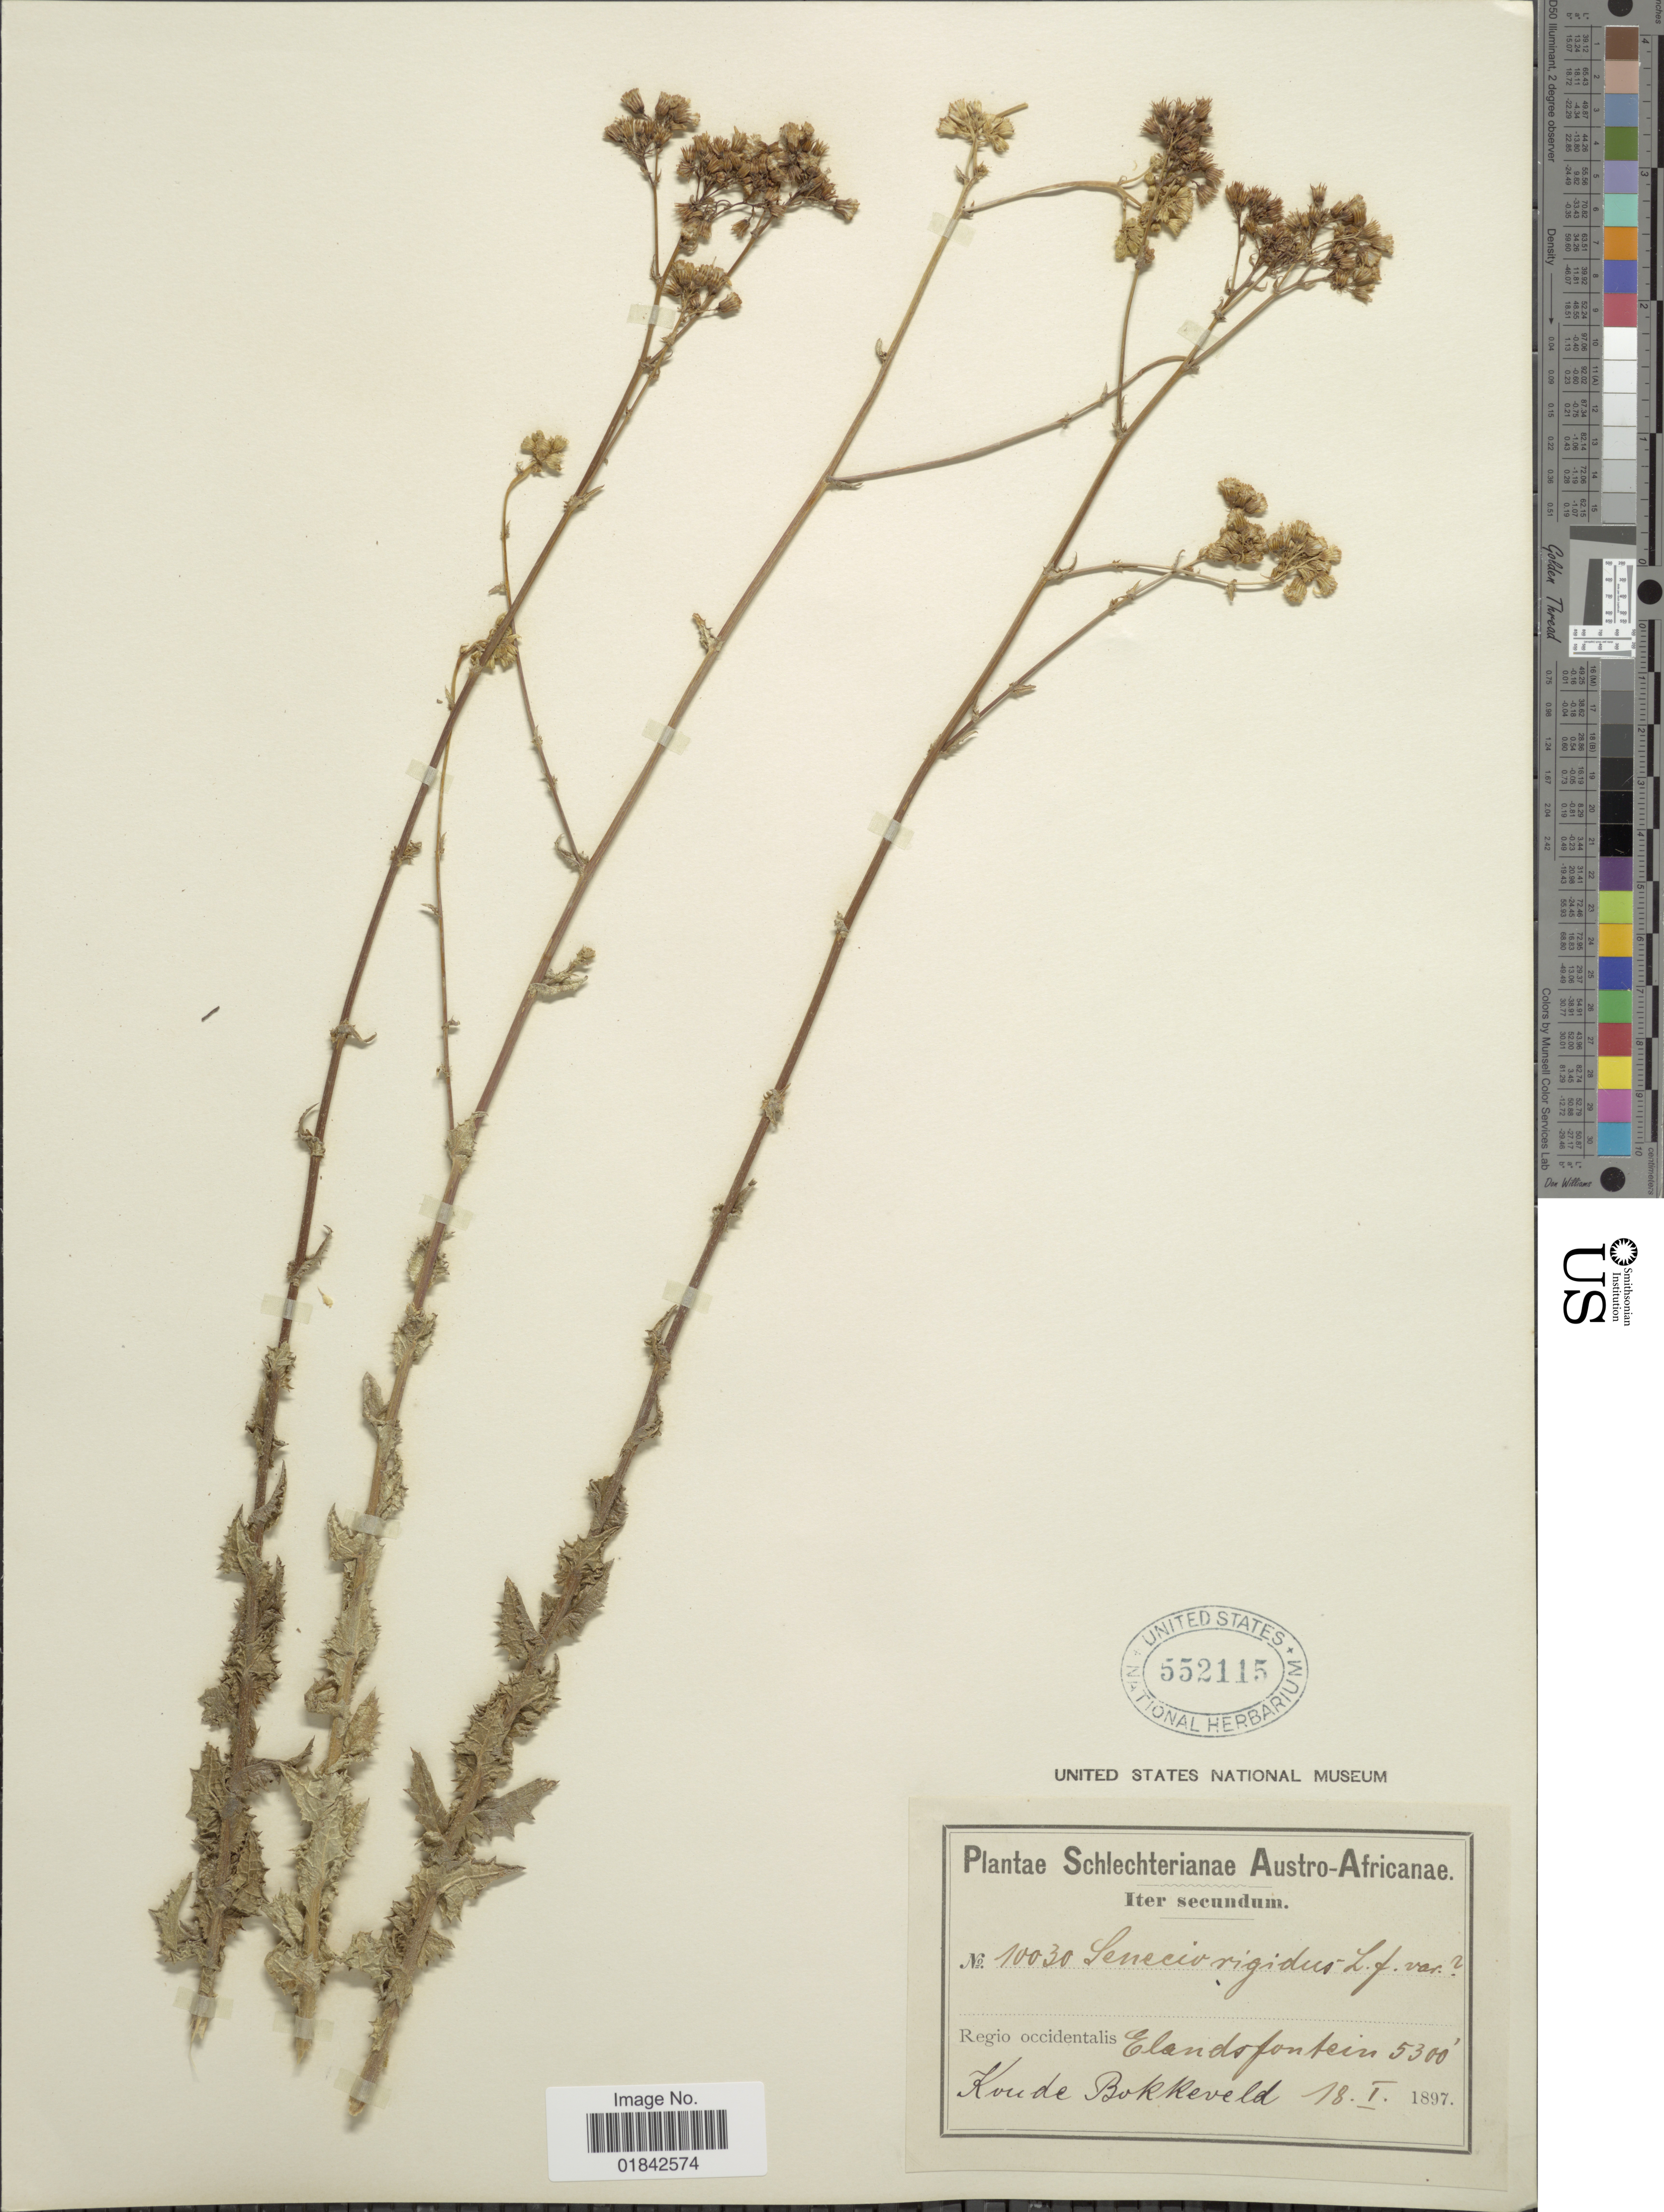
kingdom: Plantae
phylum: Tracheophyta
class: Magnoliopsida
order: Asterales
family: Asteraceae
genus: Senecio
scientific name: Senecio rigidus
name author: L.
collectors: Schlechter, --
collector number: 10030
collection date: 1897-01-18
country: South Africa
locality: Austro- Africanae, Regio occidentalis, Elandsfontein, Koude Bokkeveld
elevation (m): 1615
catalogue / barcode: US 552115